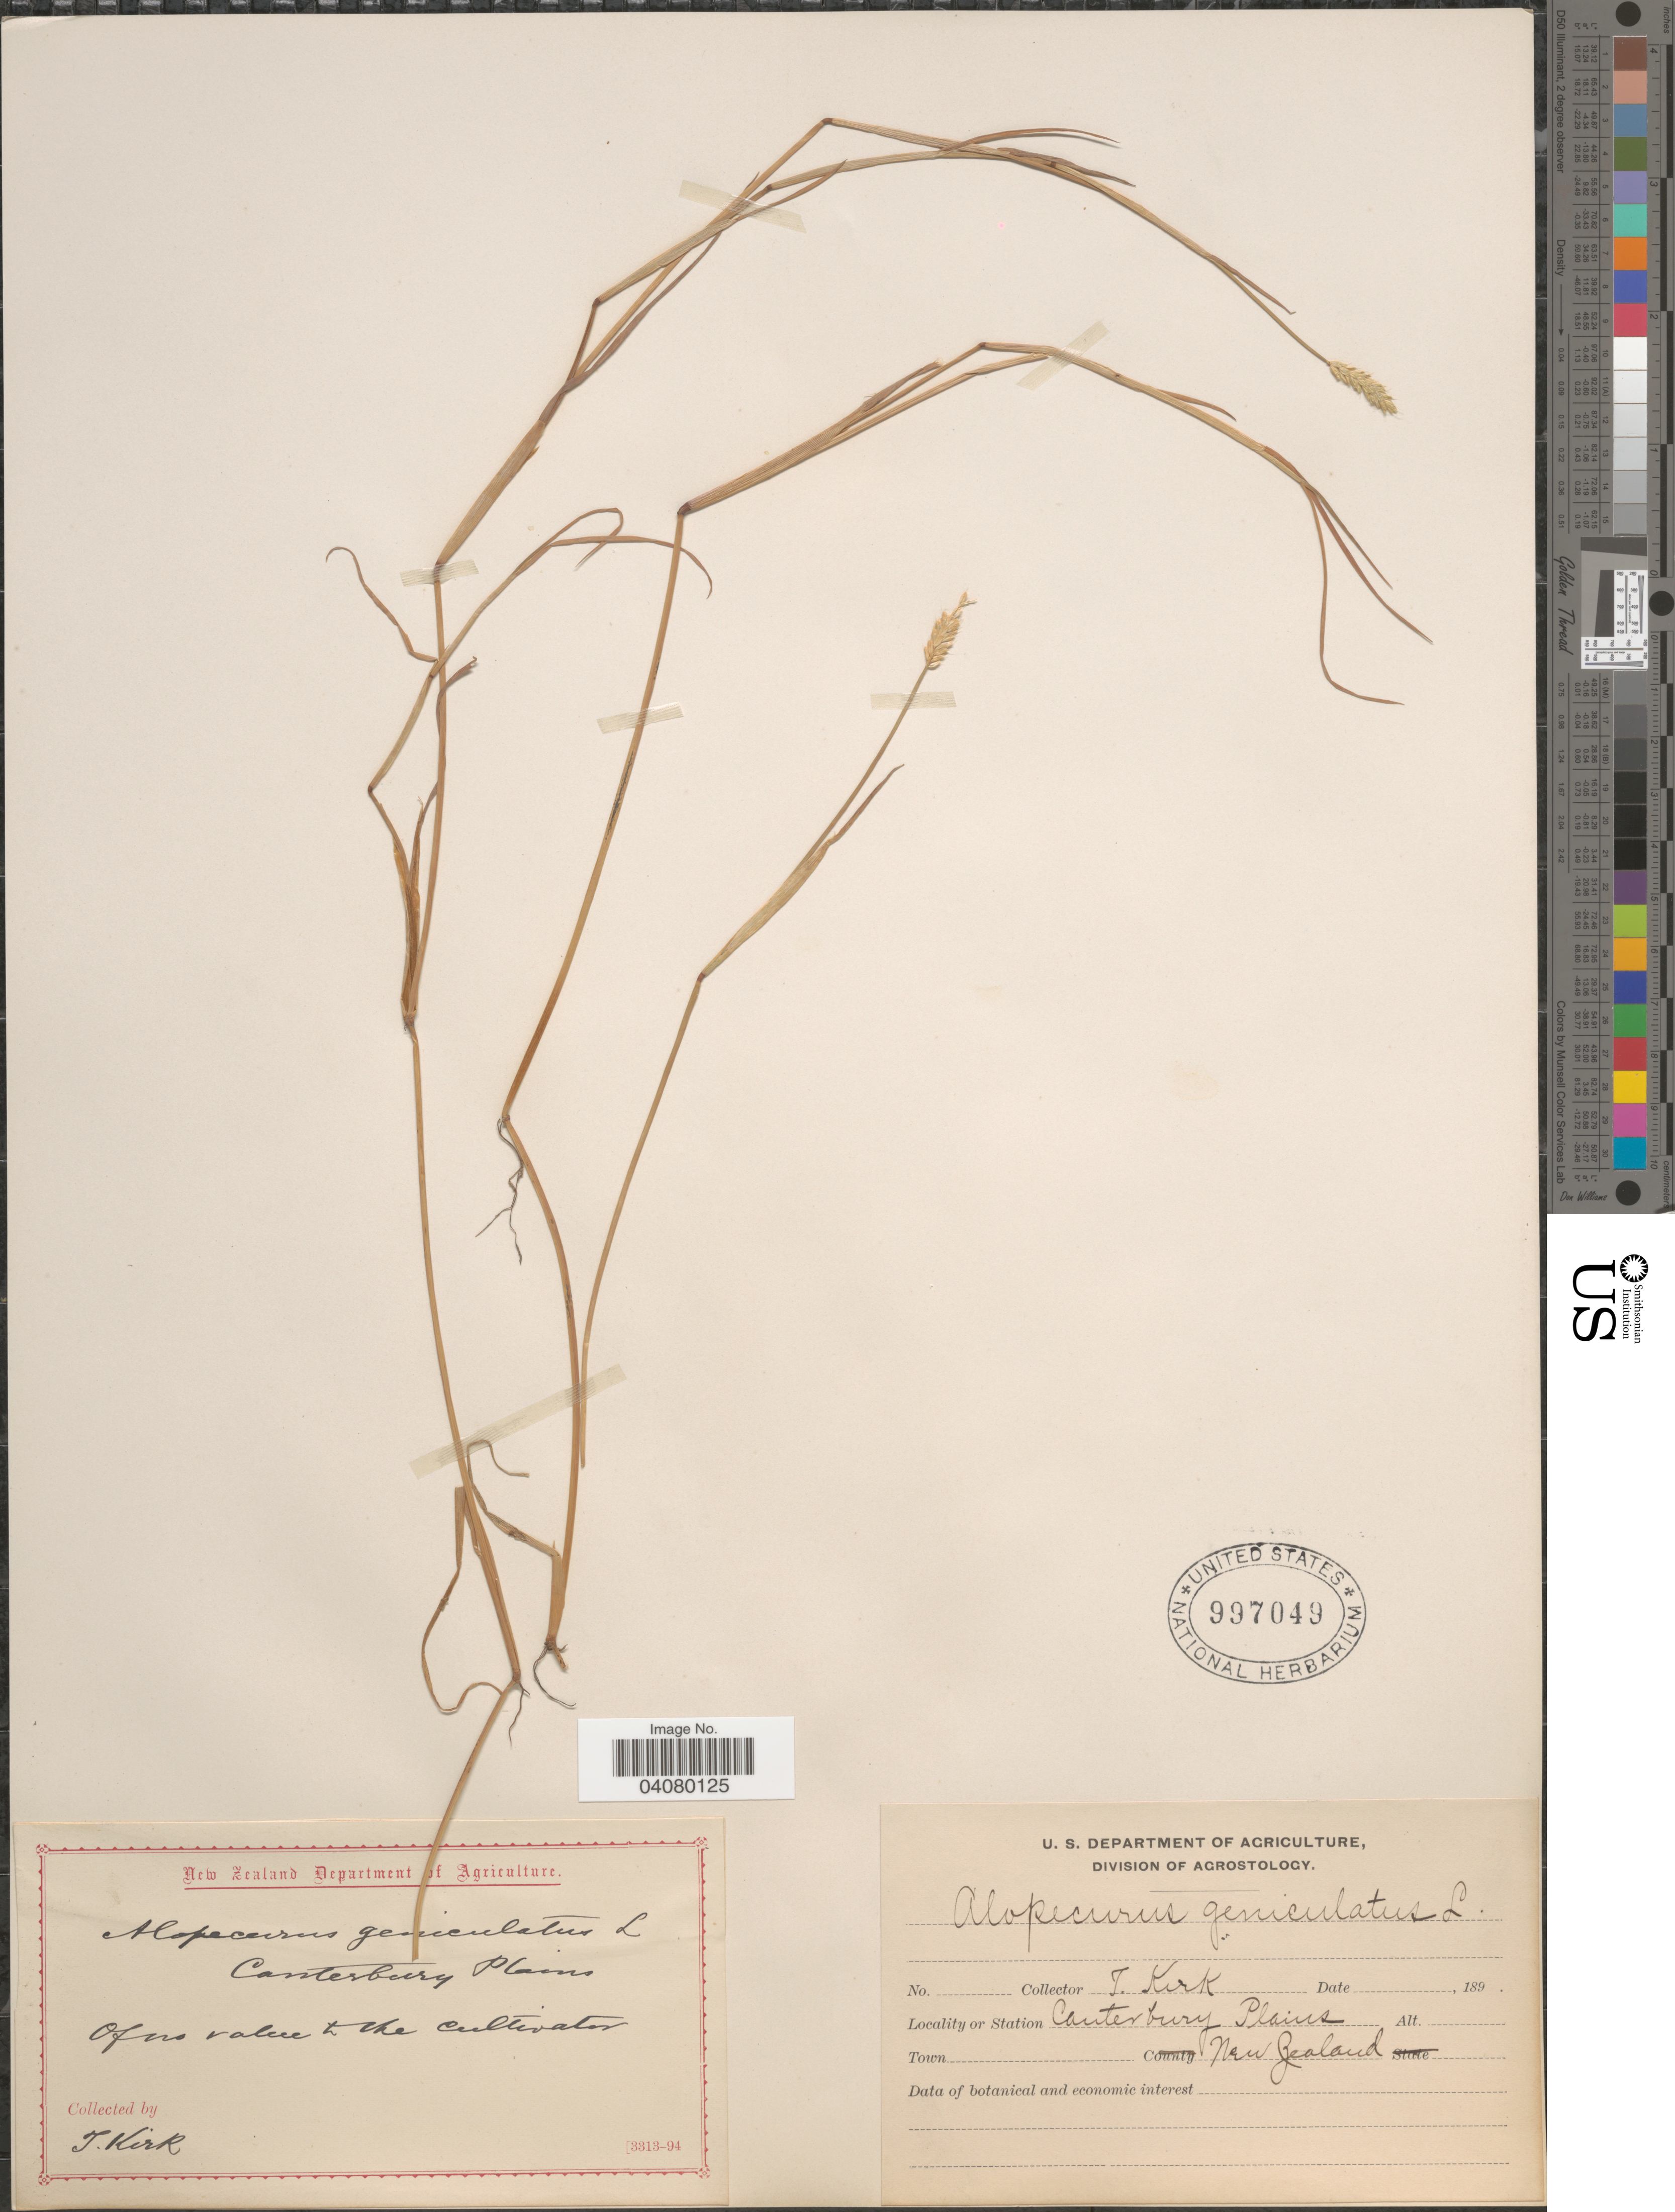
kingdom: Plantae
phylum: Tracheophyta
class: Liliopsida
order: Poales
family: Poaceae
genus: Alopecurus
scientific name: Alopecurus geniculatus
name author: L.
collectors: J. Kirk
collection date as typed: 189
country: New Zealand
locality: Canterbury Plains.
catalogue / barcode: US 997049